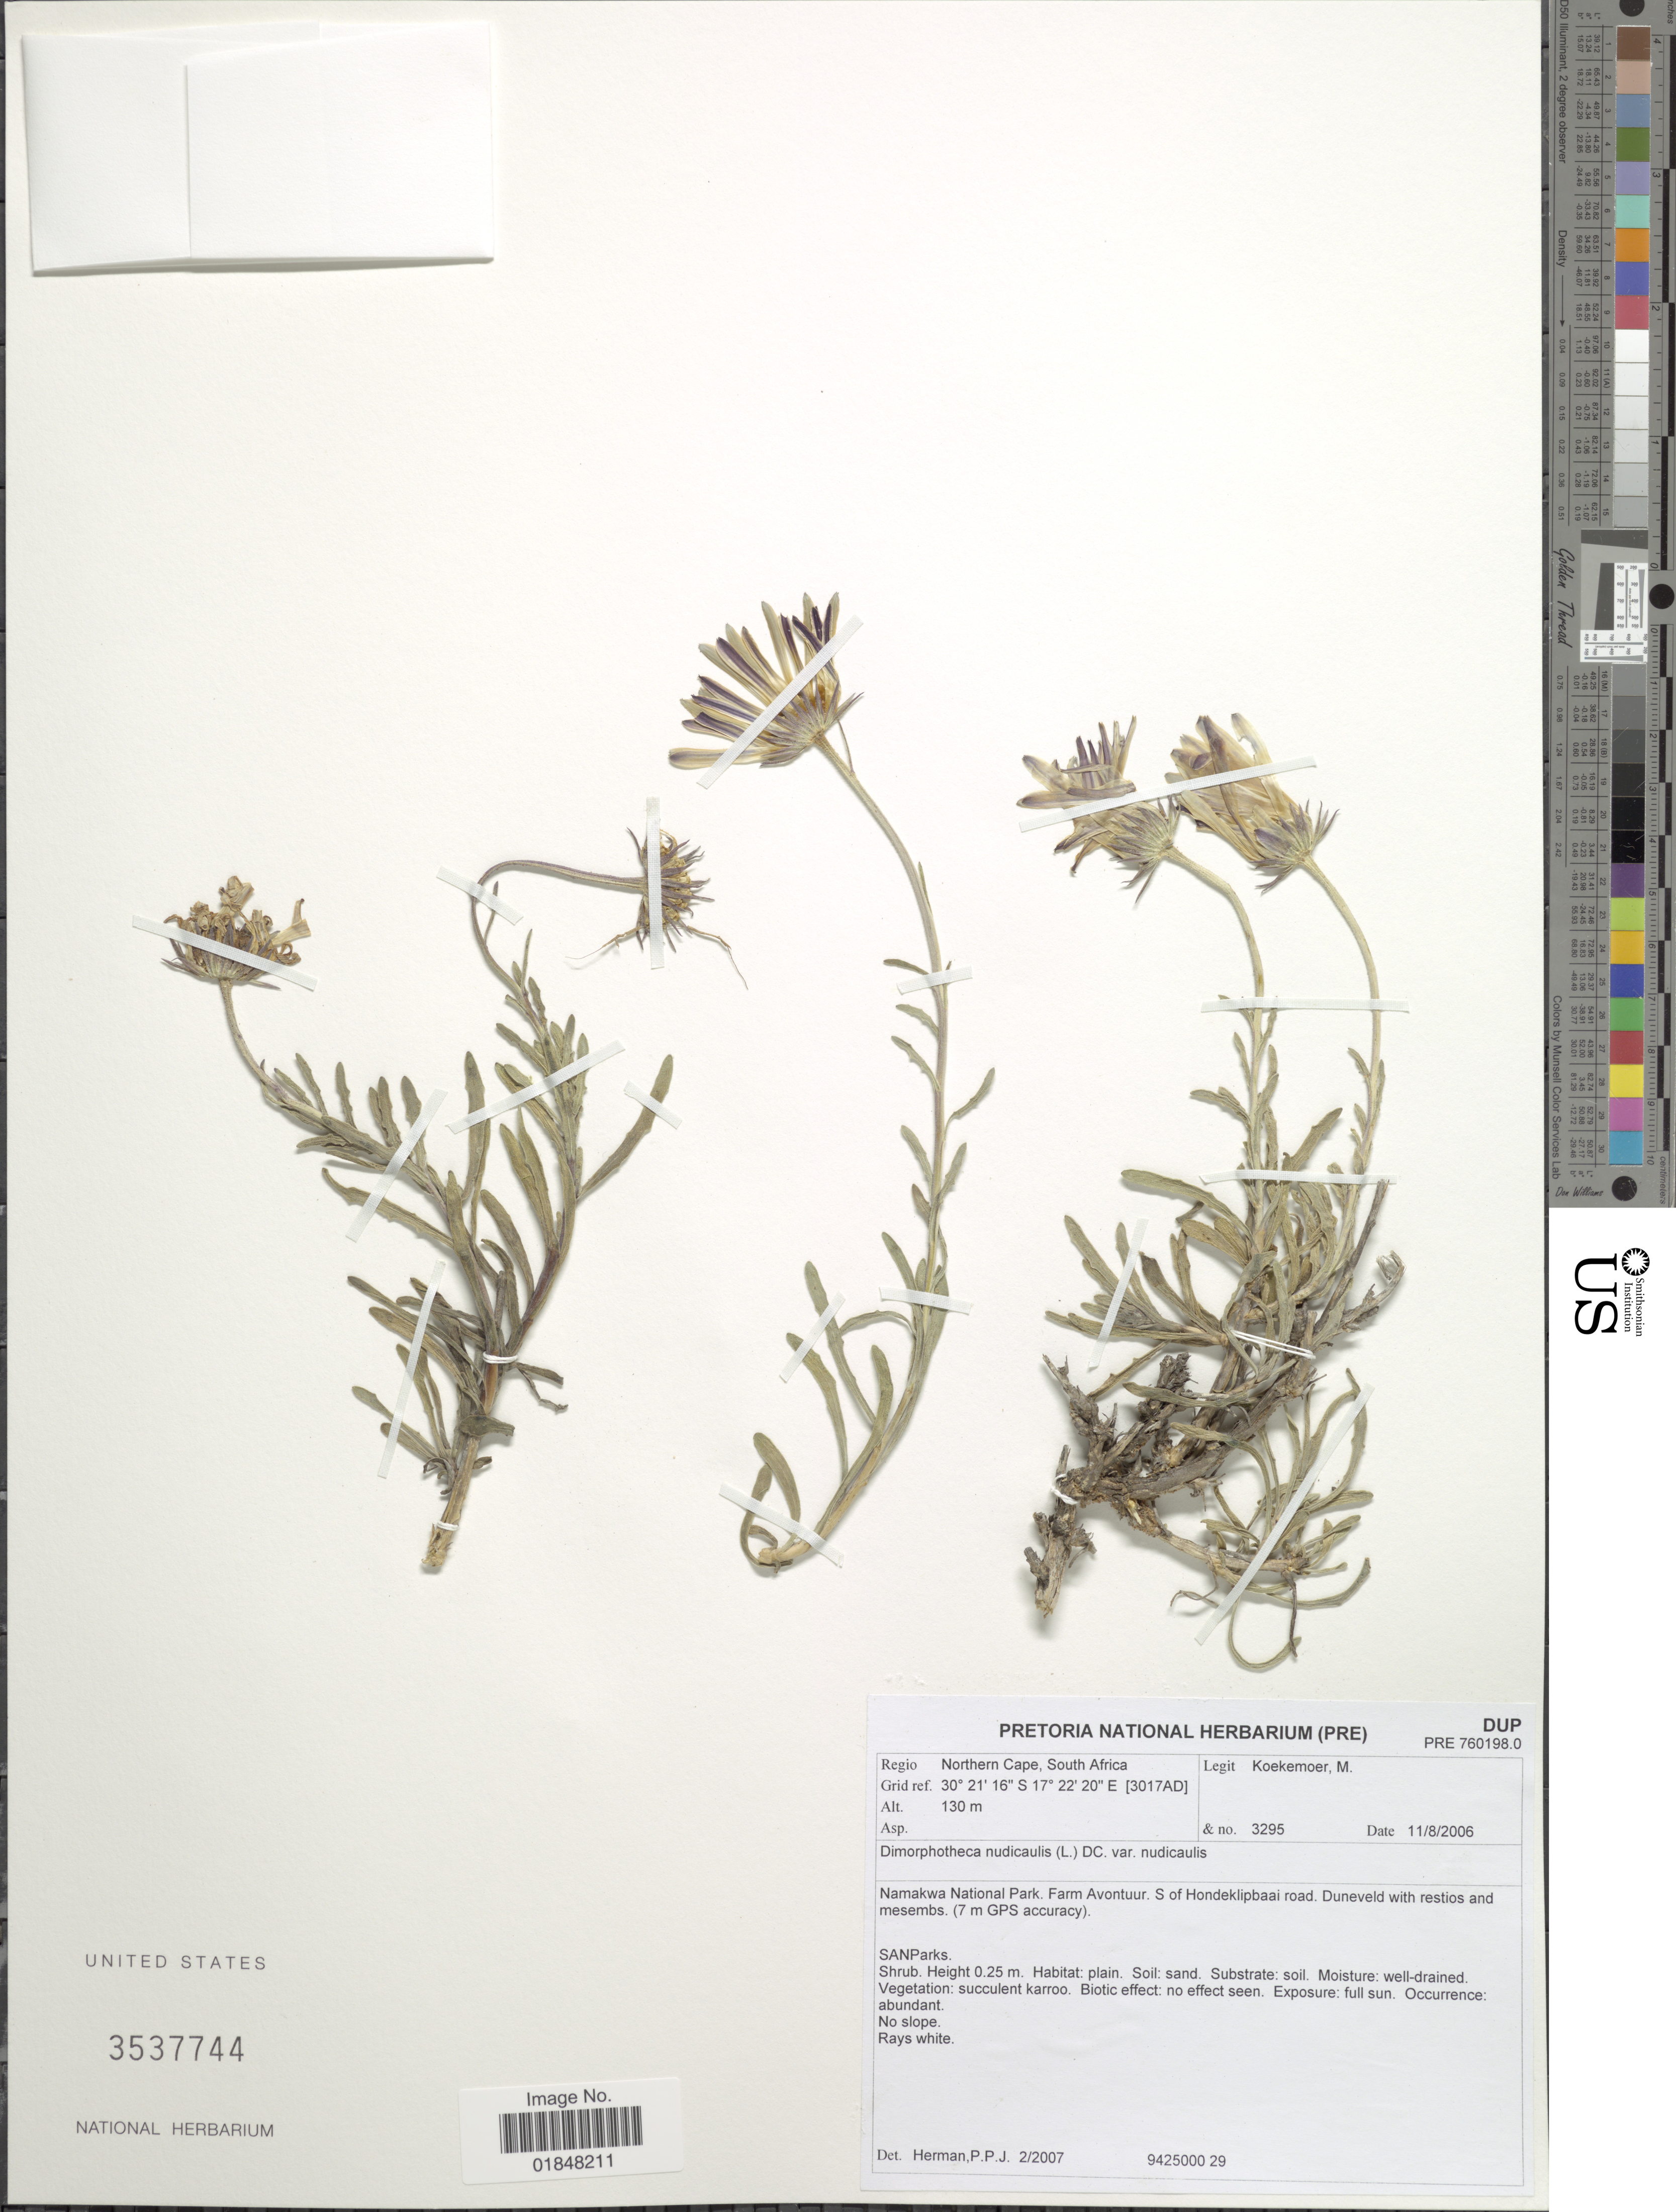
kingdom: Plantae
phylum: Tracheophyta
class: Magnoliopsida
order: Asterales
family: Asteraceae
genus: Dimorphotheca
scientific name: Dimorphotheca nudicaulis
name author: (L.) DC.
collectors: M. Koekemoer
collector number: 3295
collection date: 2006-08-11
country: South Africa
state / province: Northern Cape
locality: Namakwa National Park. Farm Avontuur. S of Hondeklipbaai road. Duneveld with restios and mesembs (7 m GPS accuracy) ( 3017AD)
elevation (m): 130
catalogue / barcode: US 3537744